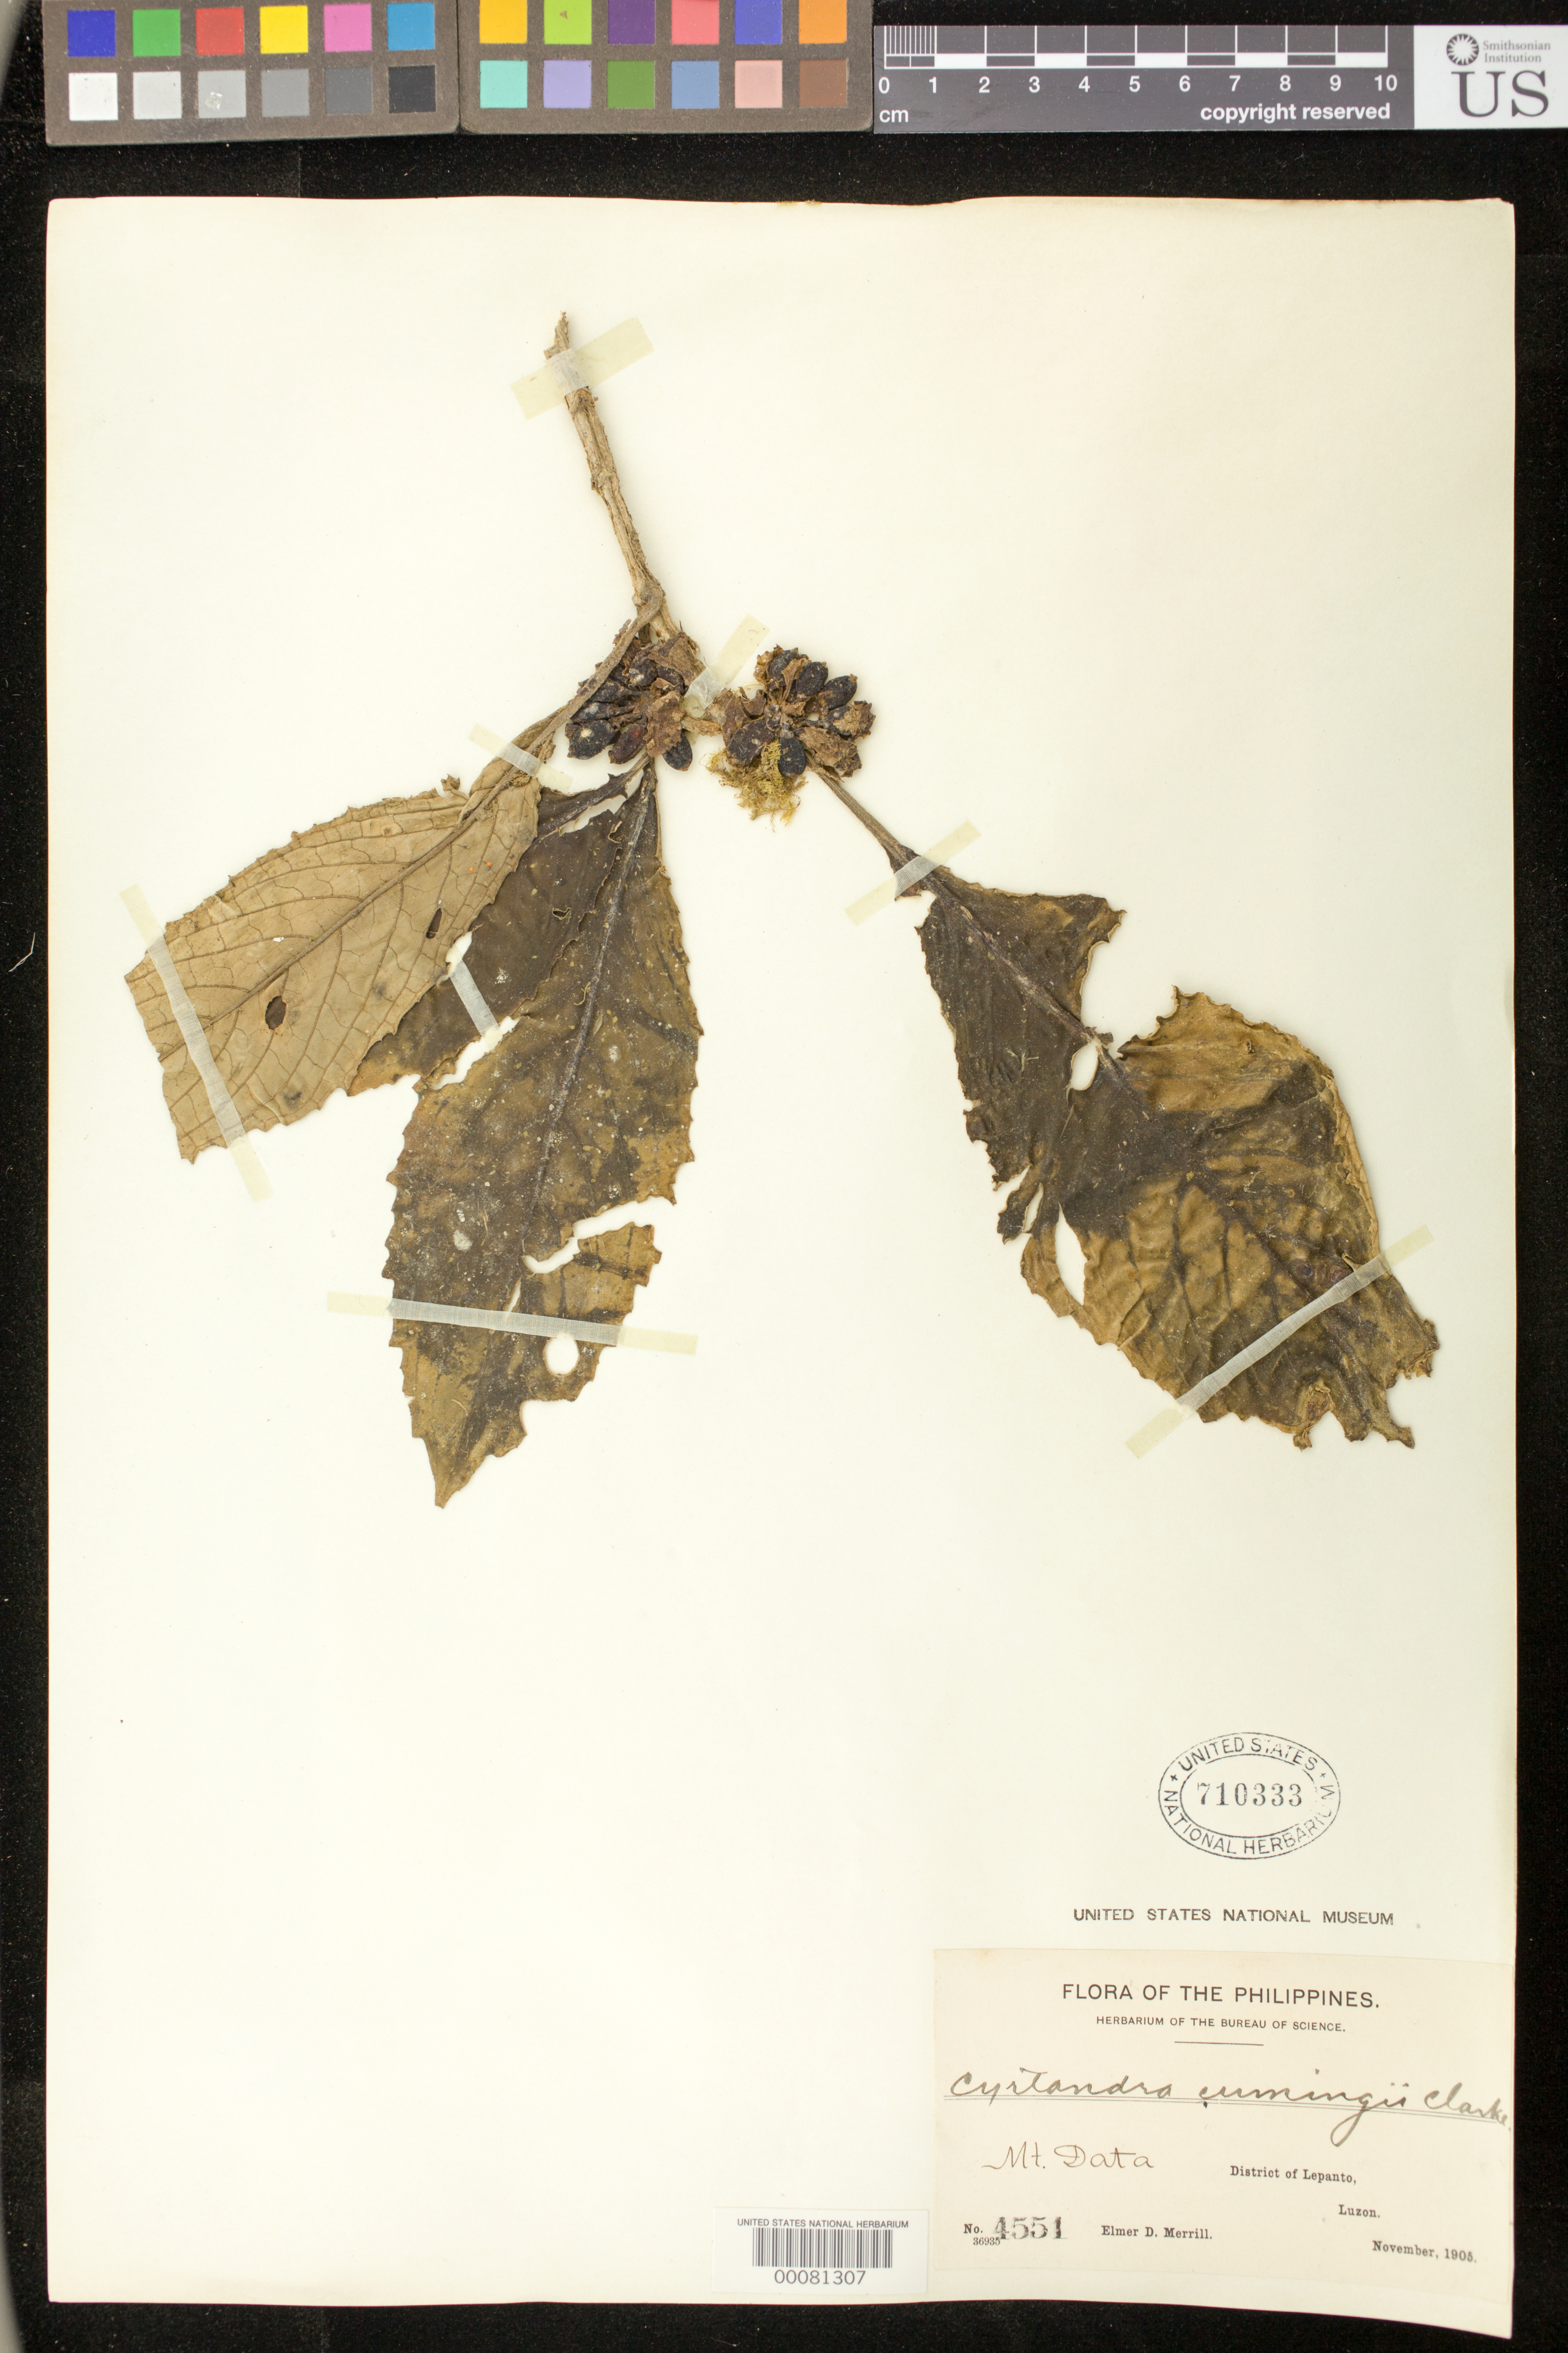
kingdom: Plantae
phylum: Tracheophyta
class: Magnoliopsida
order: Lamiales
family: Gesneriaceae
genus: Cyrtandra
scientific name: Cyrtandra cumingii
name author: C.B. Clarke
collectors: E. D. Merrill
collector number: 4551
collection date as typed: Nov 1905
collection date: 1905-11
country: Philippines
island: Luzon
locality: Mt data, district of lepanto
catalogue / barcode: US 710333